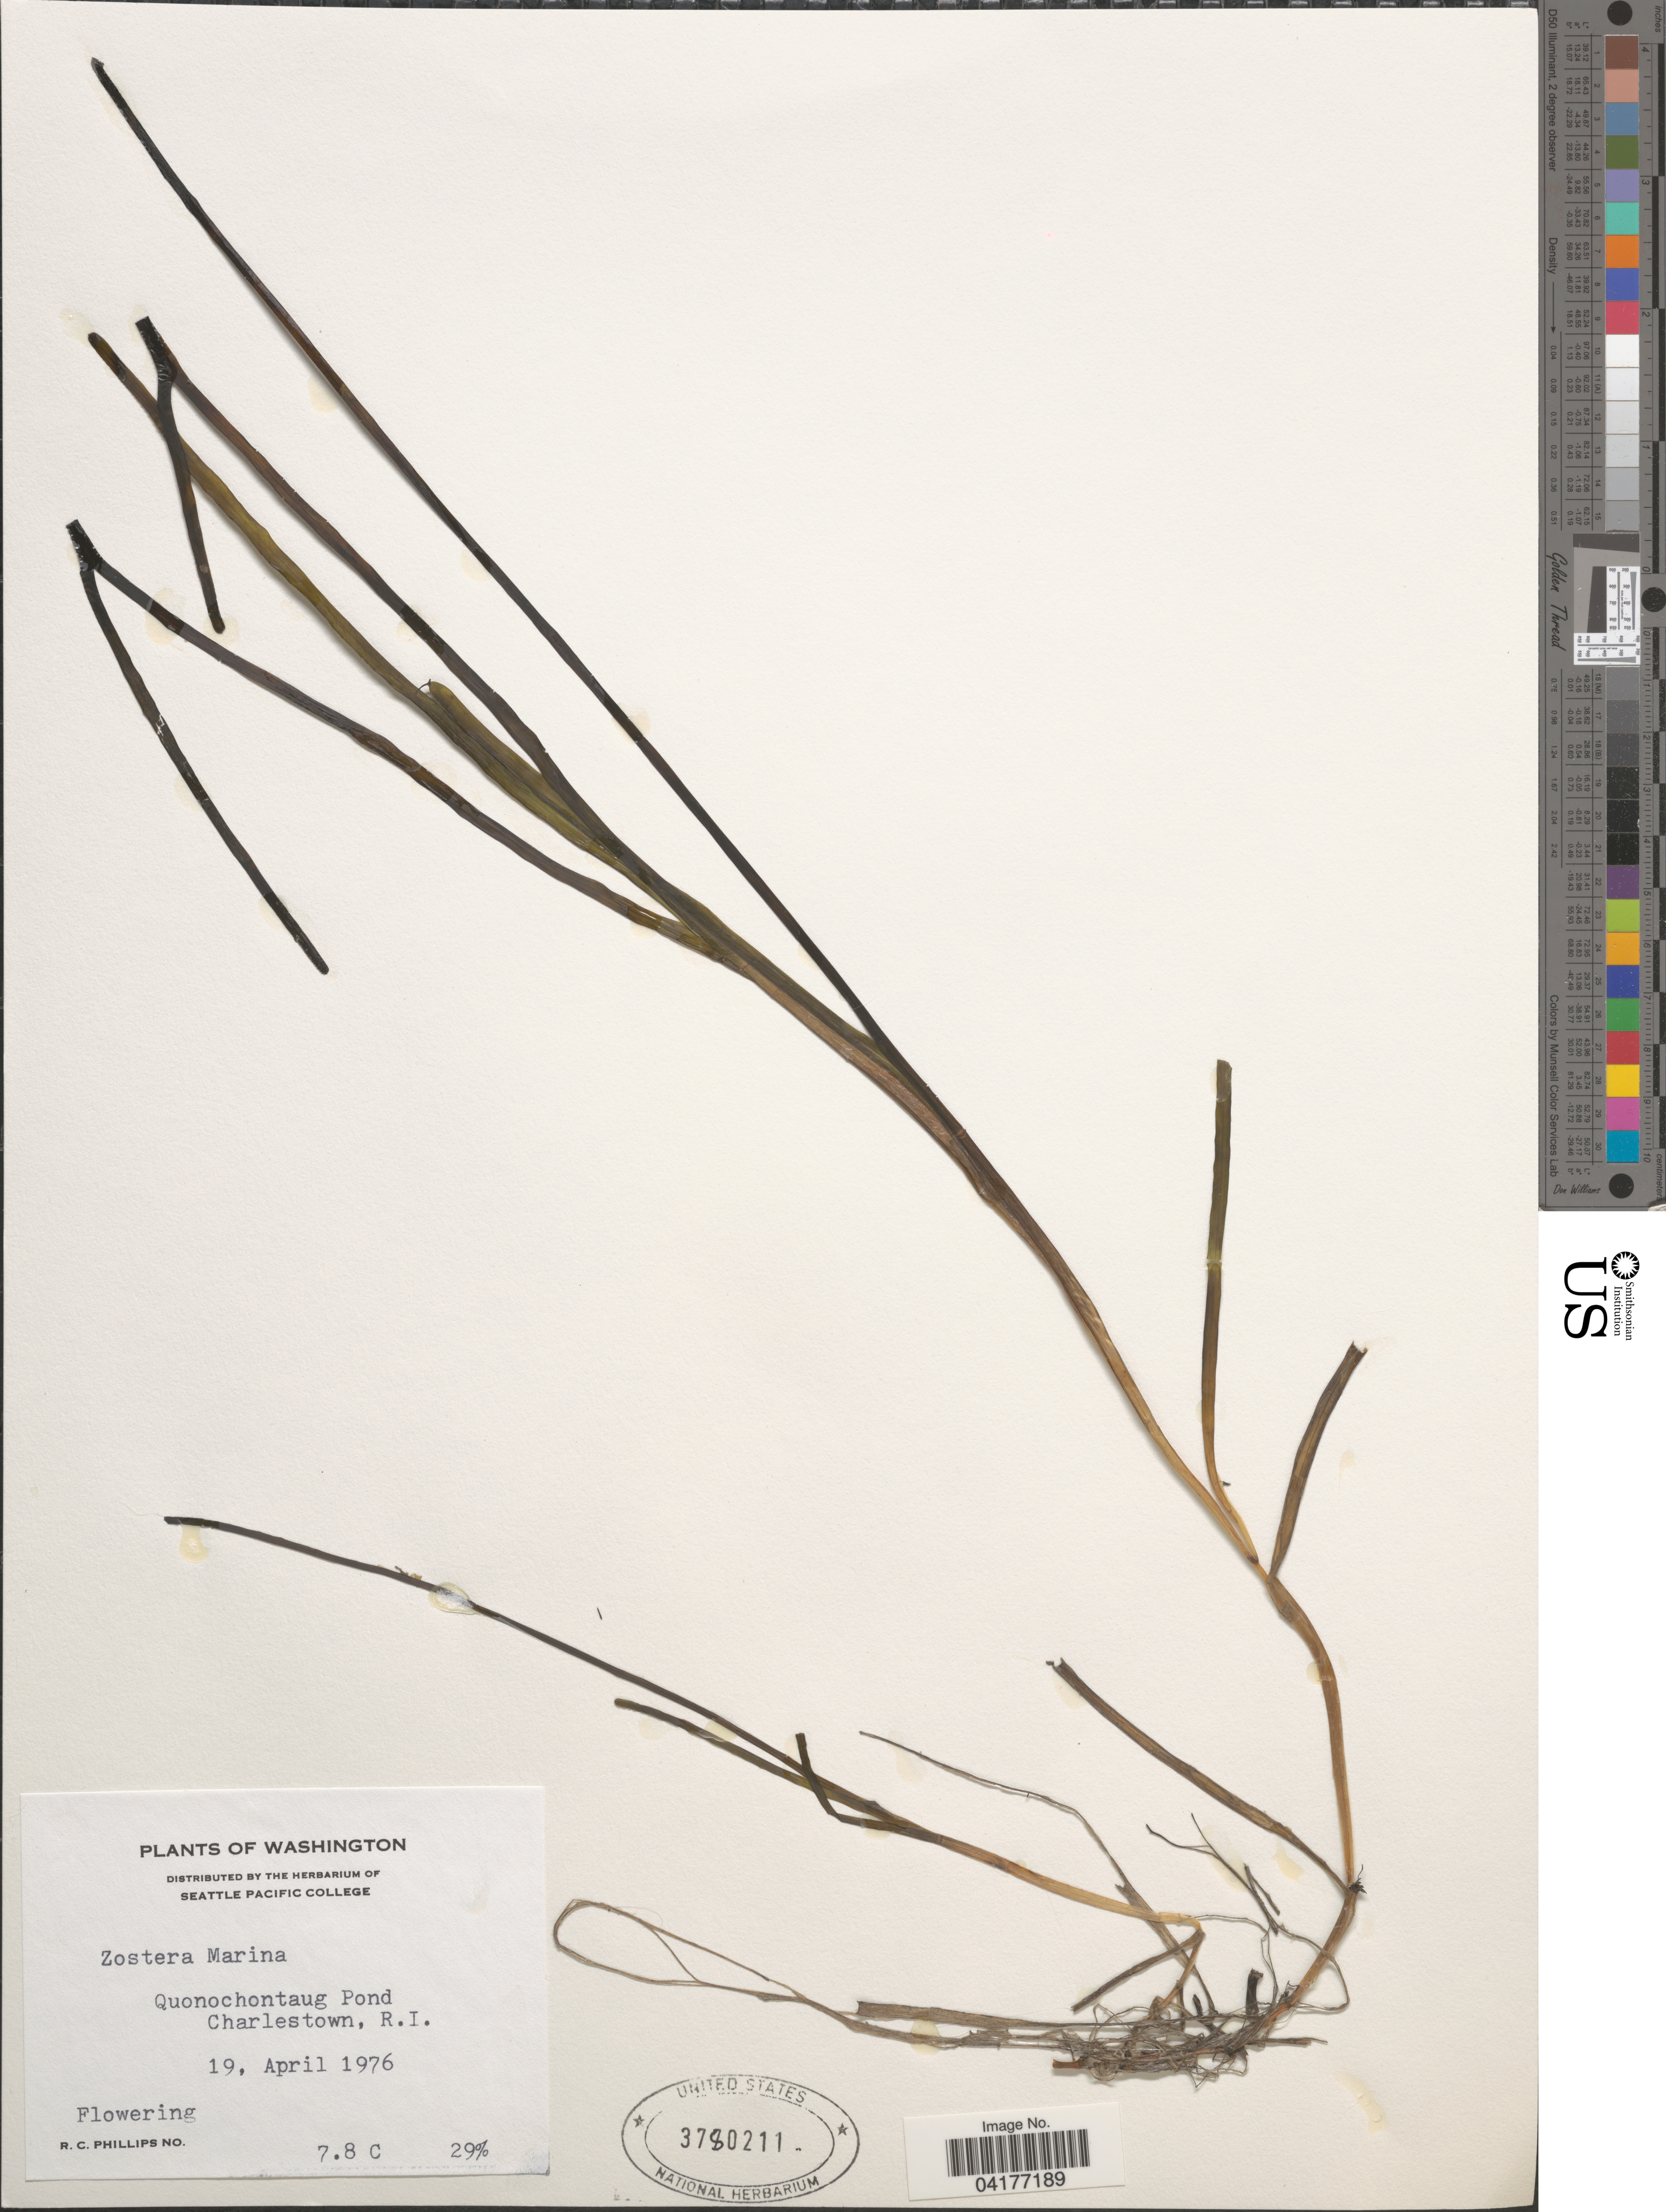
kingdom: Plantae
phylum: Tracheophyta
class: Liliopsida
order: Alismatales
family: Zosteraceae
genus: Zostera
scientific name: Zostera marina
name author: L.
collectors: R. C. Phillips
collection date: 1976-04-19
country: United States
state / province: Rhode Island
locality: Quonochontaug Pond, Charlestown.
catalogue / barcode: US 3780211